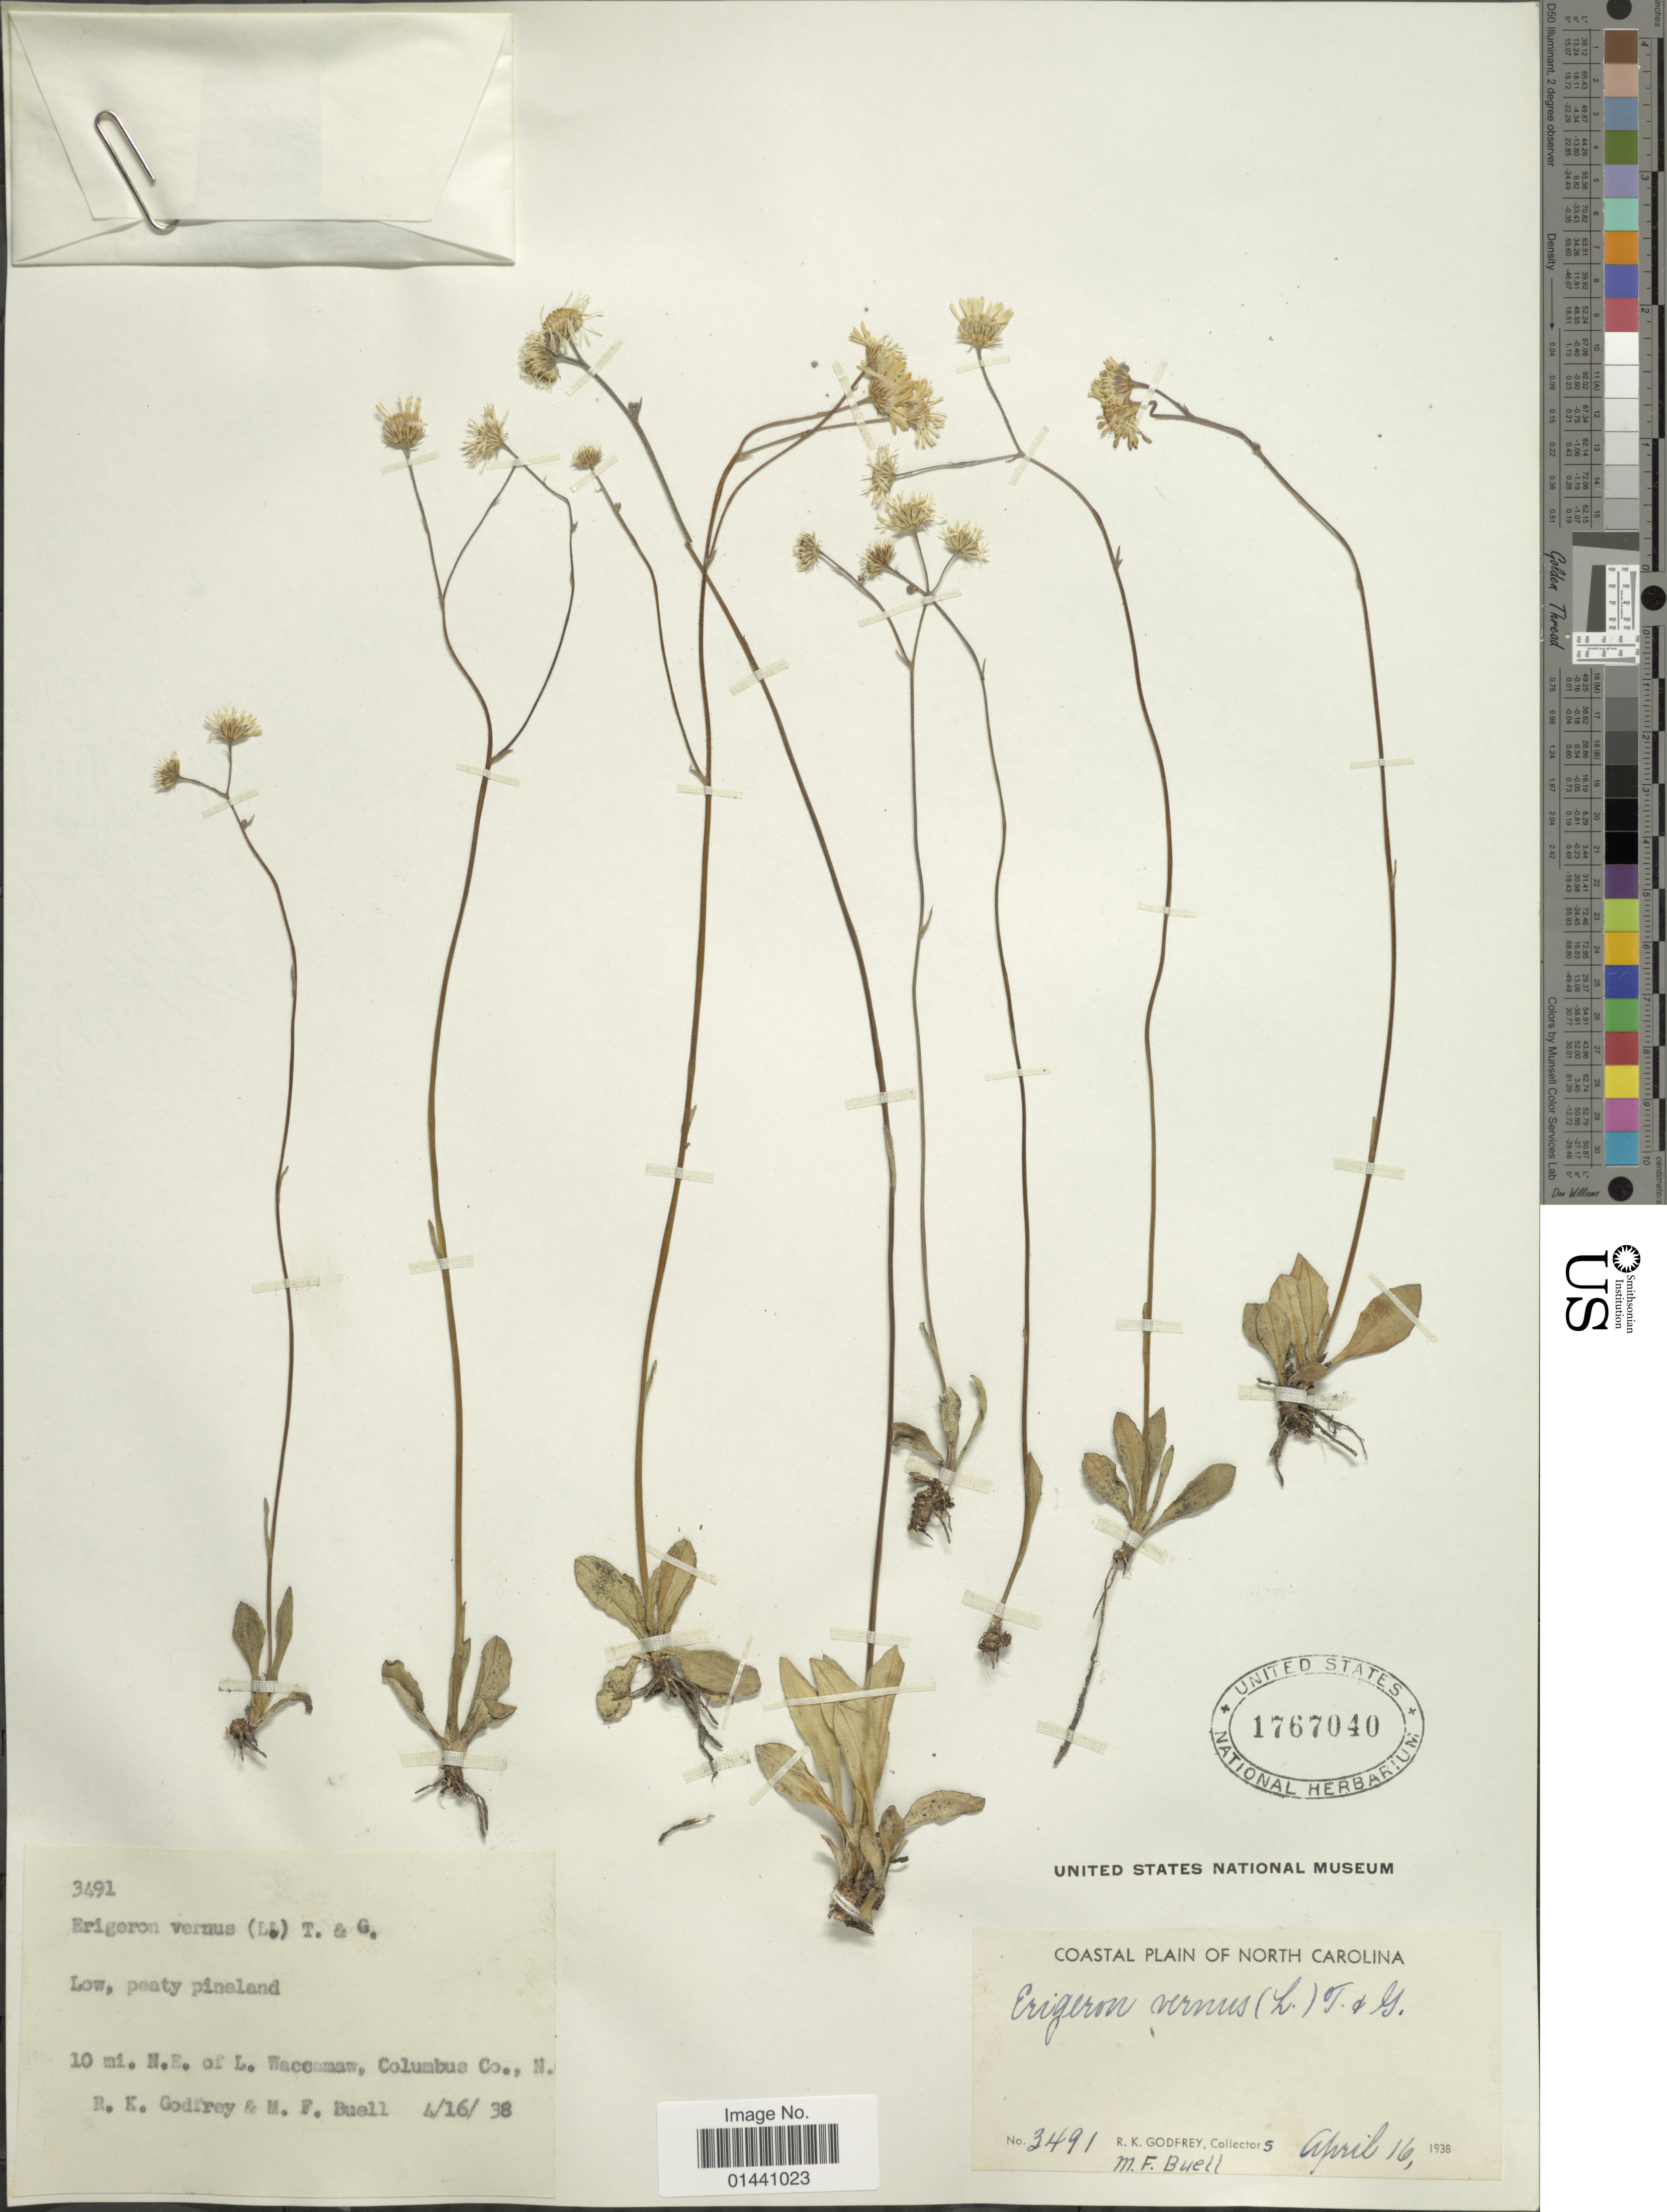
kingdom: Plantae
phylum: Tracheophyta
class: Magnoliopsida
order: Asterales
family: Asteraceae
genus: Erigeron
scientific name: Erigeron vernus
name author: (L.) Torr. & A. Gray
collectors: R. K. Godfrey & M. Buell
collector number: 3491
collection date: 1938-04-16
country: United States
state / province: North Carolina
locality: Low, peaty pineland, 10 mi. N.E. of L. Waccamaw, Columbus Co.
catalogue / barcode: US 1767040